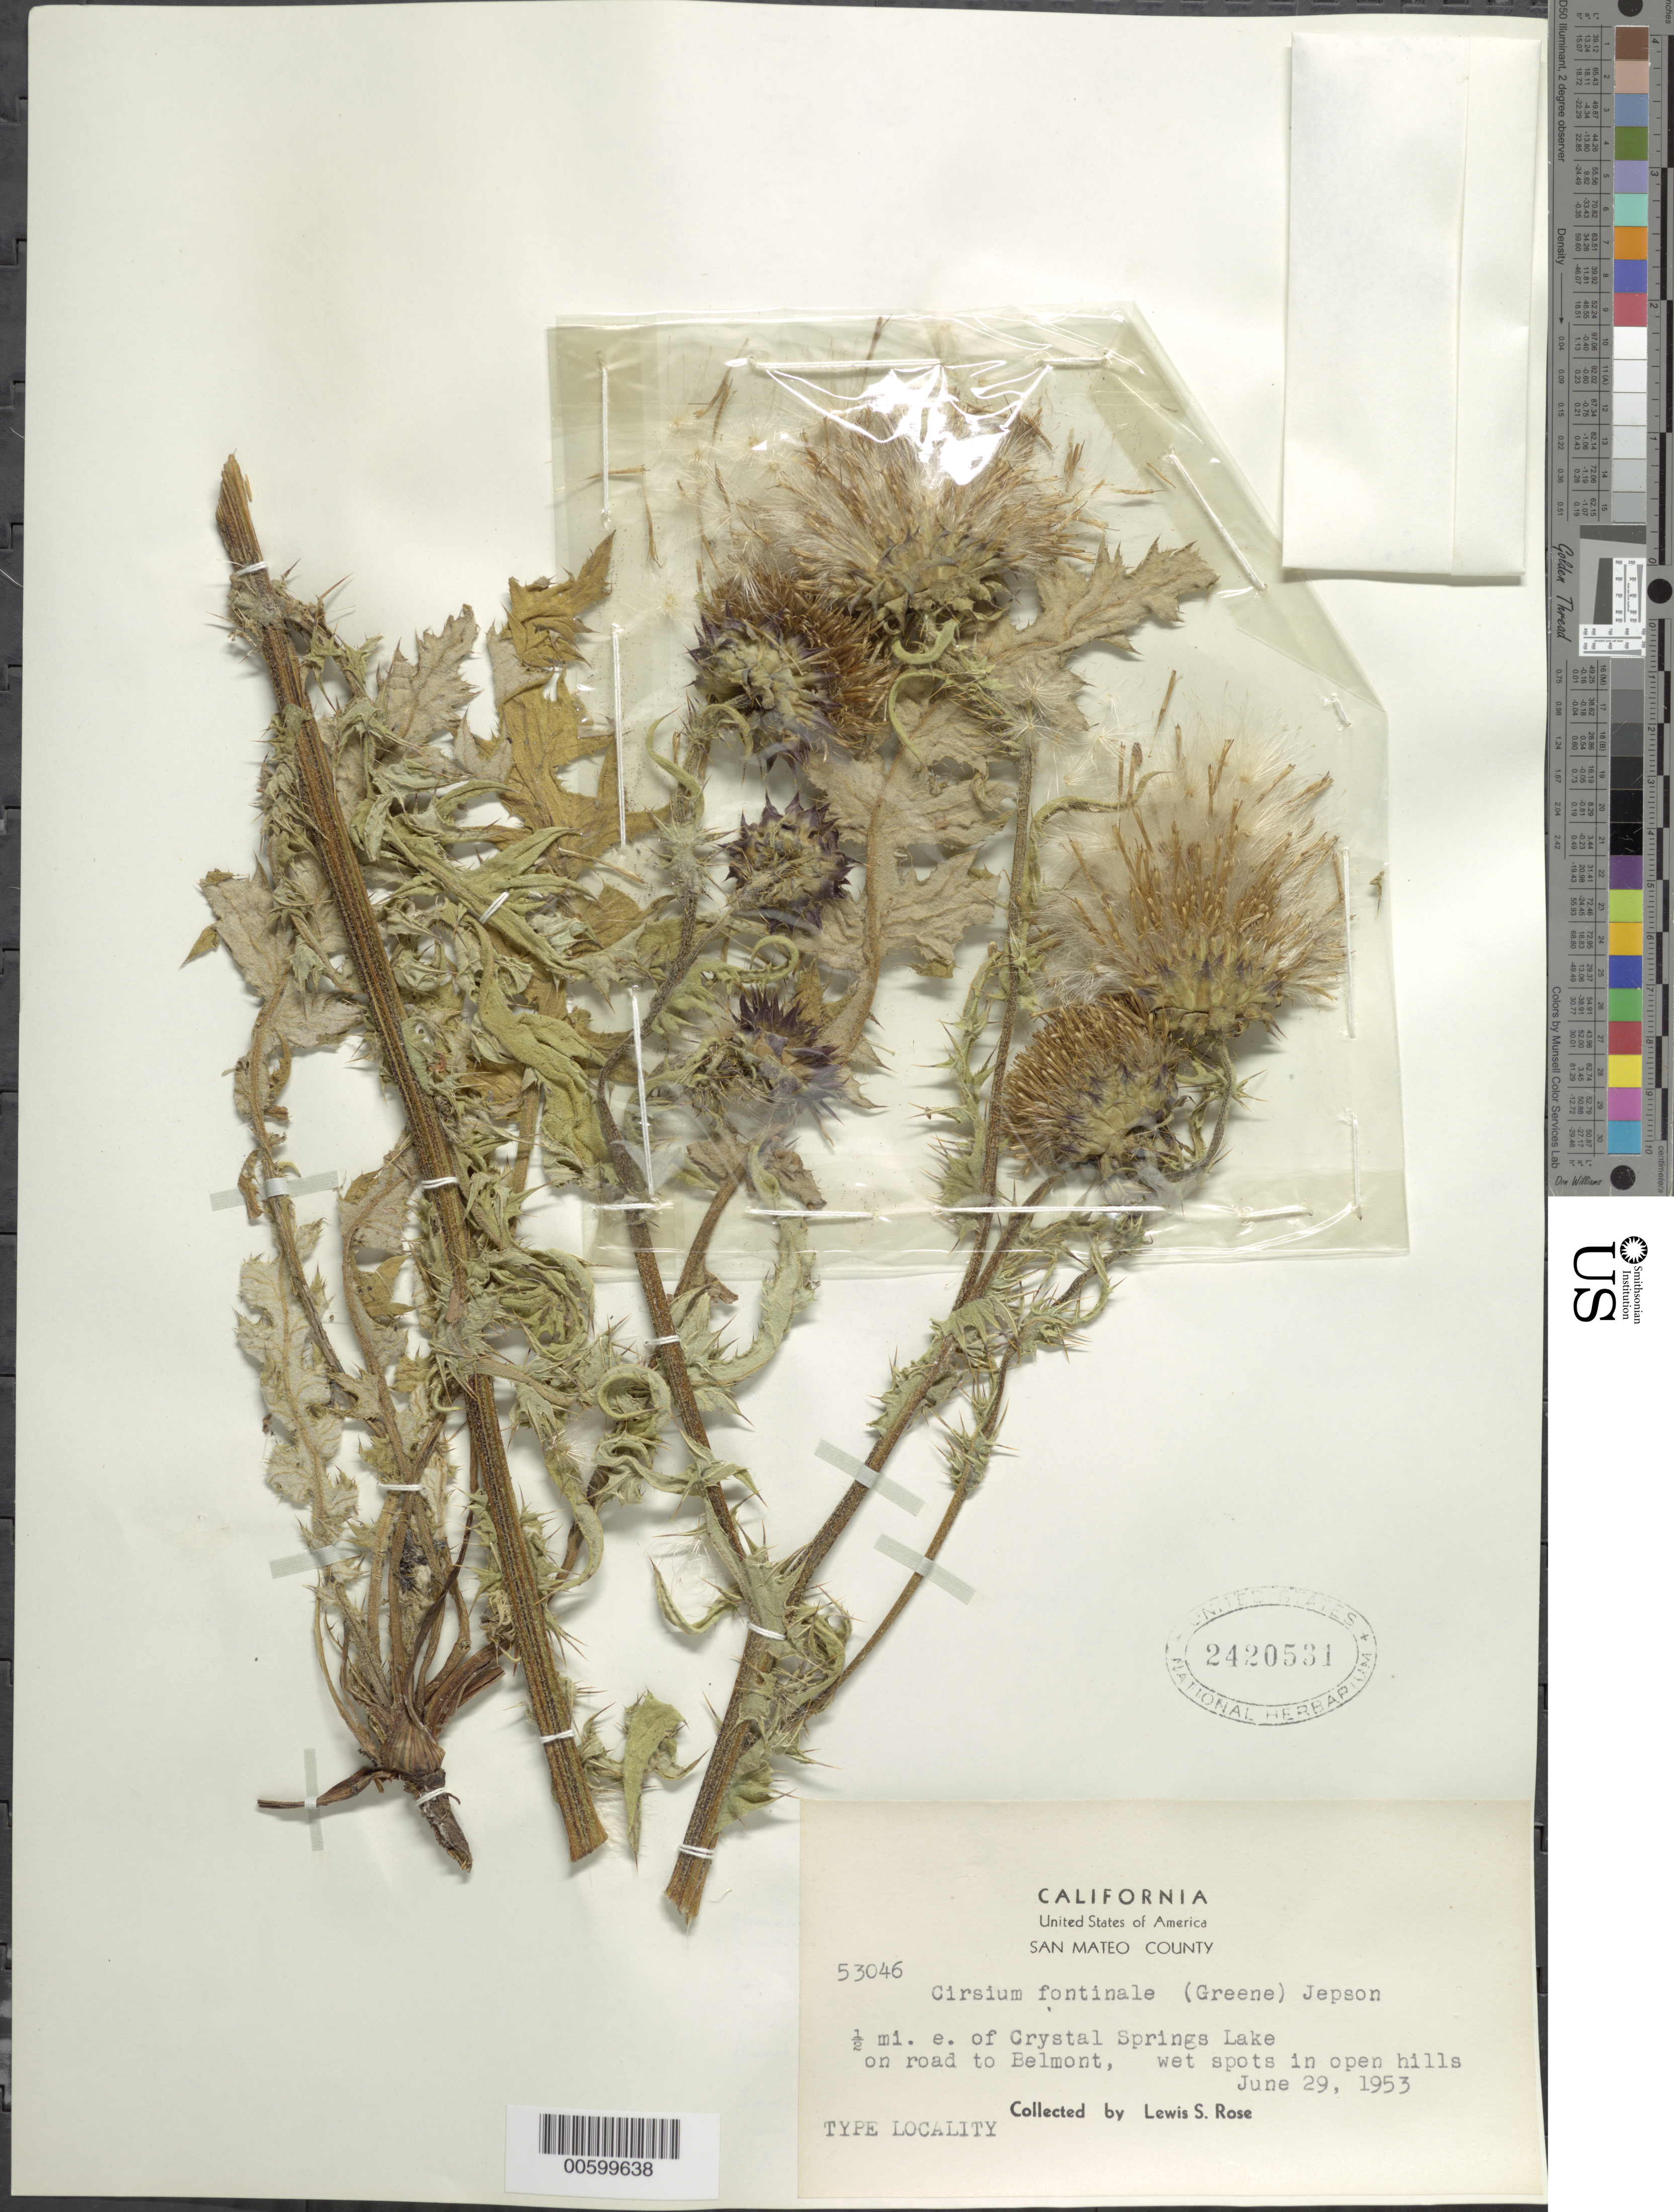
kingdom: Plantae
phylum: Tracheophyta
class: Magnoliopsida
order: Asterales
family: Asteraceae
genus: Cirsium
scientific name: Cirsium fontinale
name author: (Greene) Jeps.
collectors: L. S. Rose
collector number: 53046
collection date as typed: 29 Jun 1953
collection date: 1953-06-29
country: United States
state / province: California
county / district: San Mateo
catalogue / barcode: US 2420531